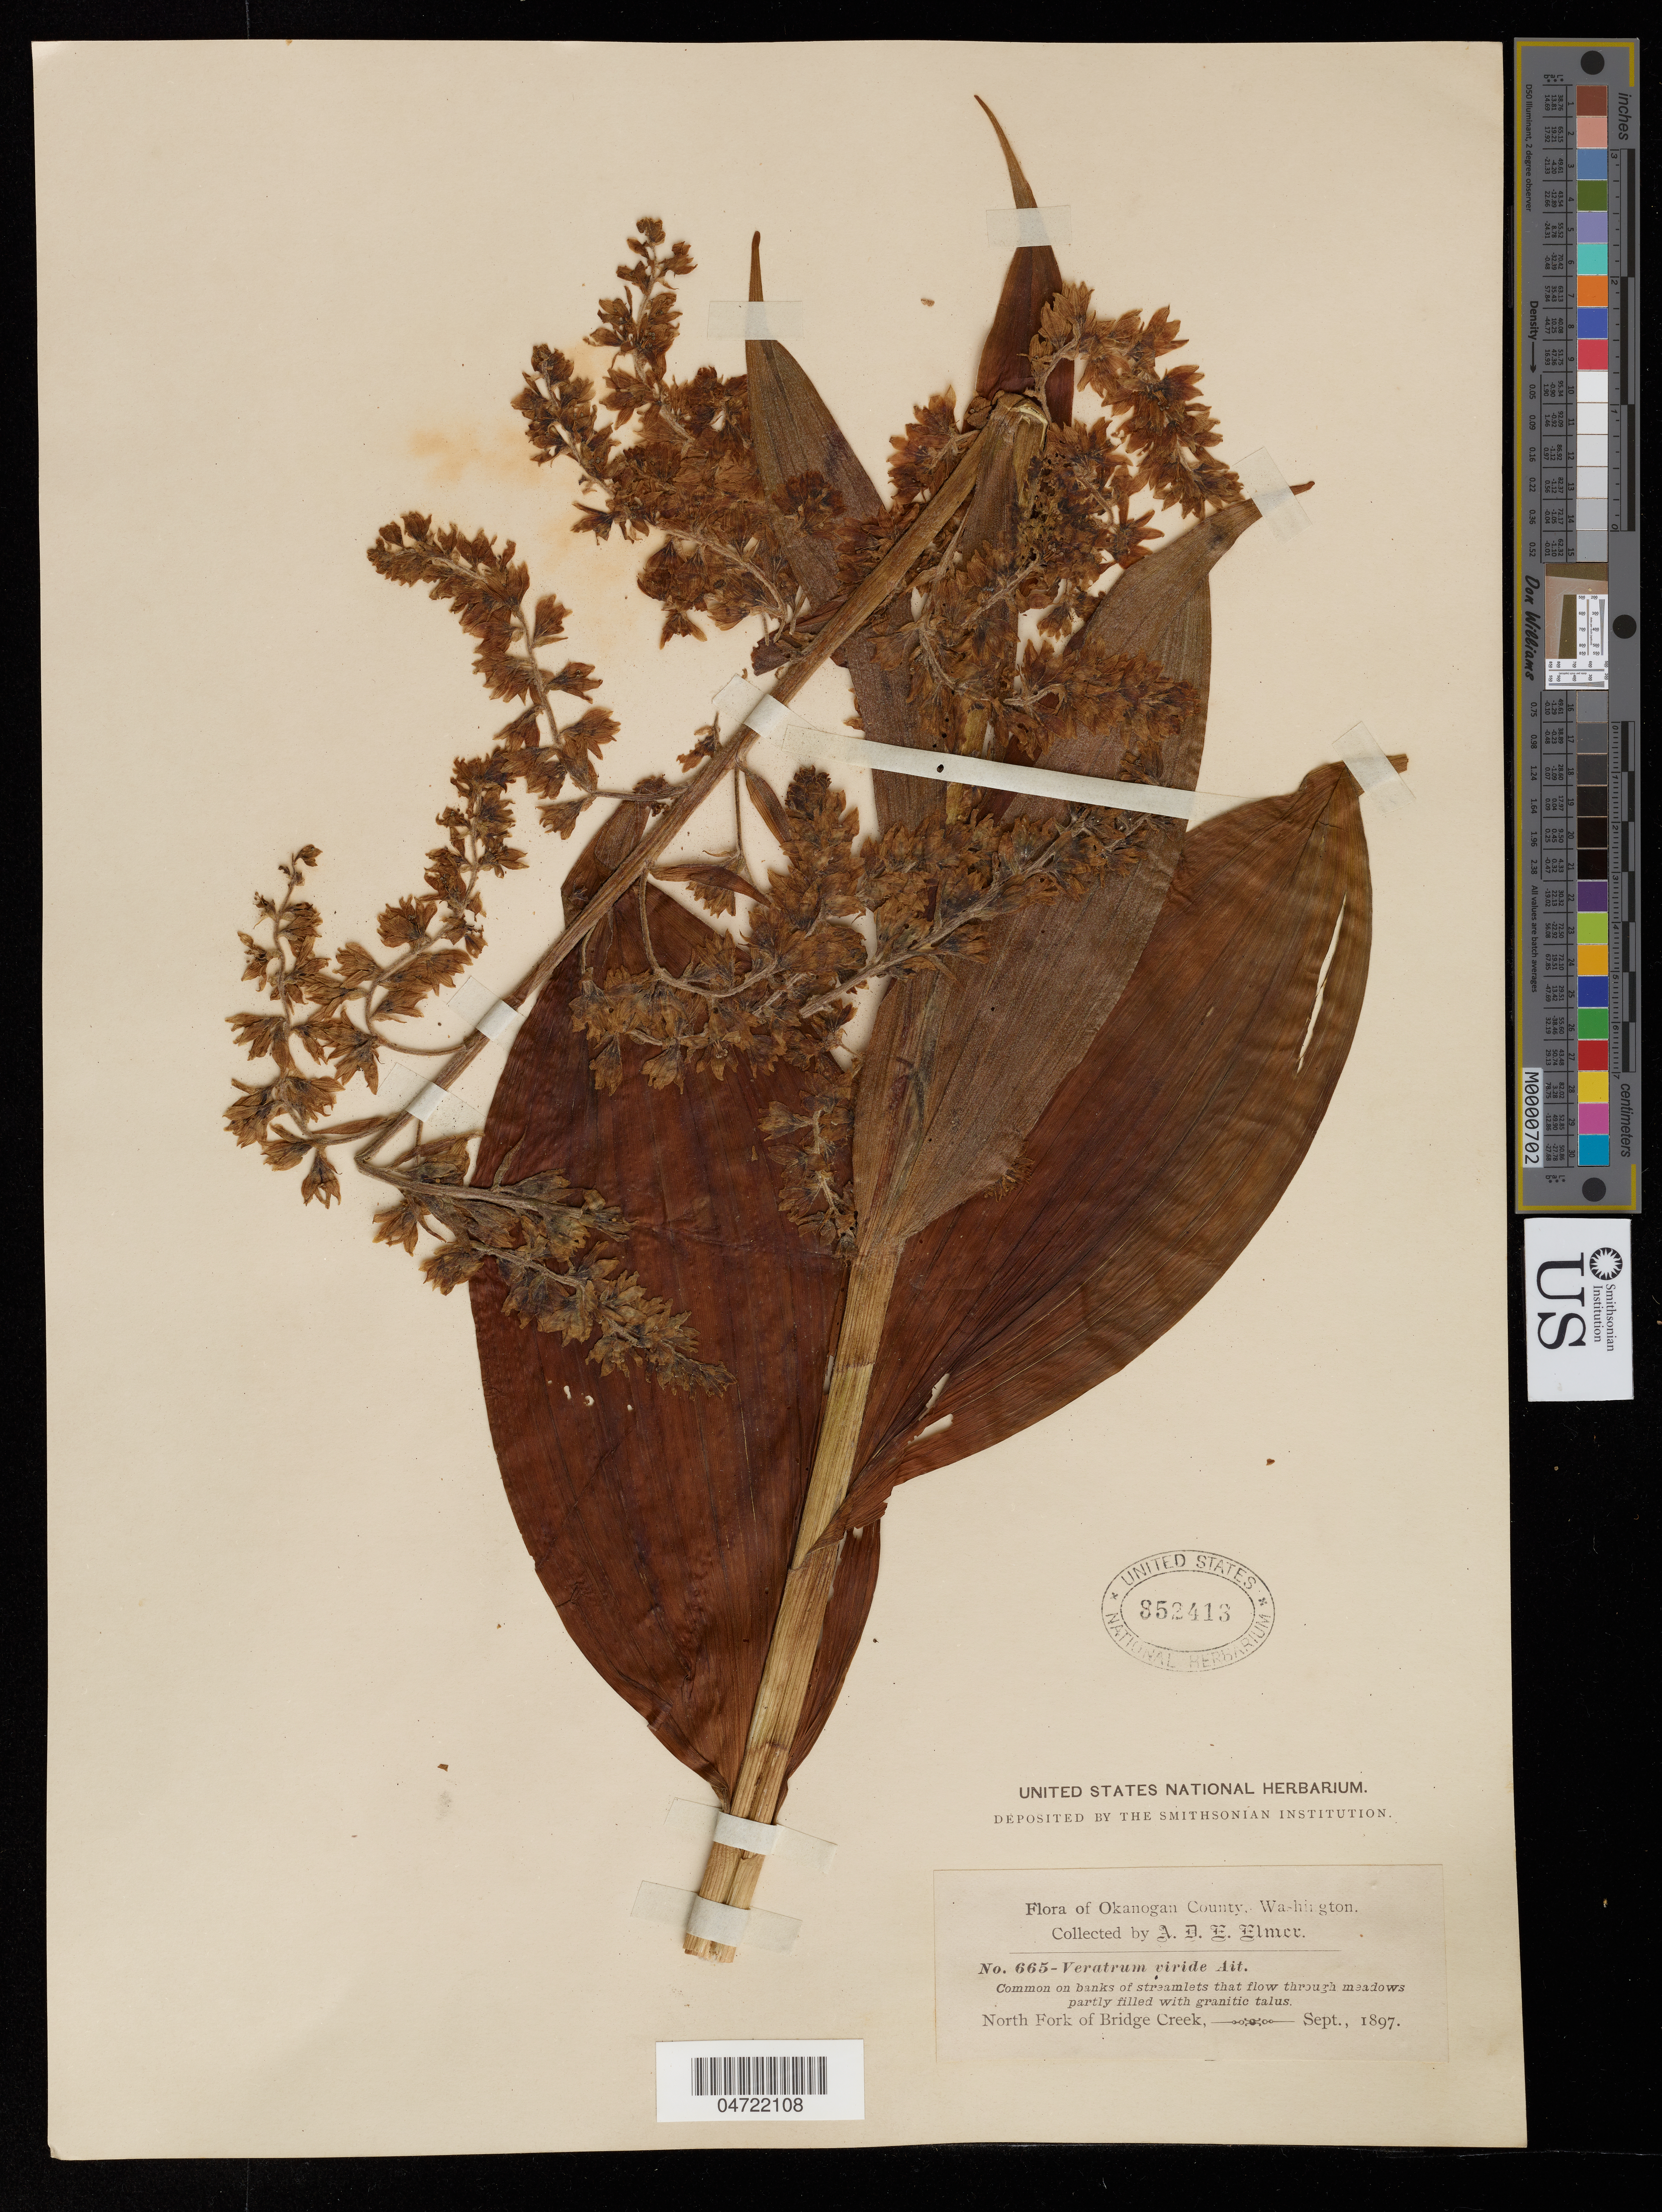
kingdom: Plantae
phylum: Tracheophyta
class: Liliopsida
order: Liliales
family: Melanthiaceae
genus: Veratrum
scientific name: Veratrum viride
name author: Aiton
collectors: A. D. E. Elmer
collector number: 665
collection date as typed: Sep 1897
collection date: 1897-09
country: United States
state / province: Washington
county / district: Okanogan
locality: North Fork of Bridge Creek.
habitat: Banks of streamlets that flow through meadows partly filled with granitic talus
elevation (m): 1524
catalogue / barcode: US 852413